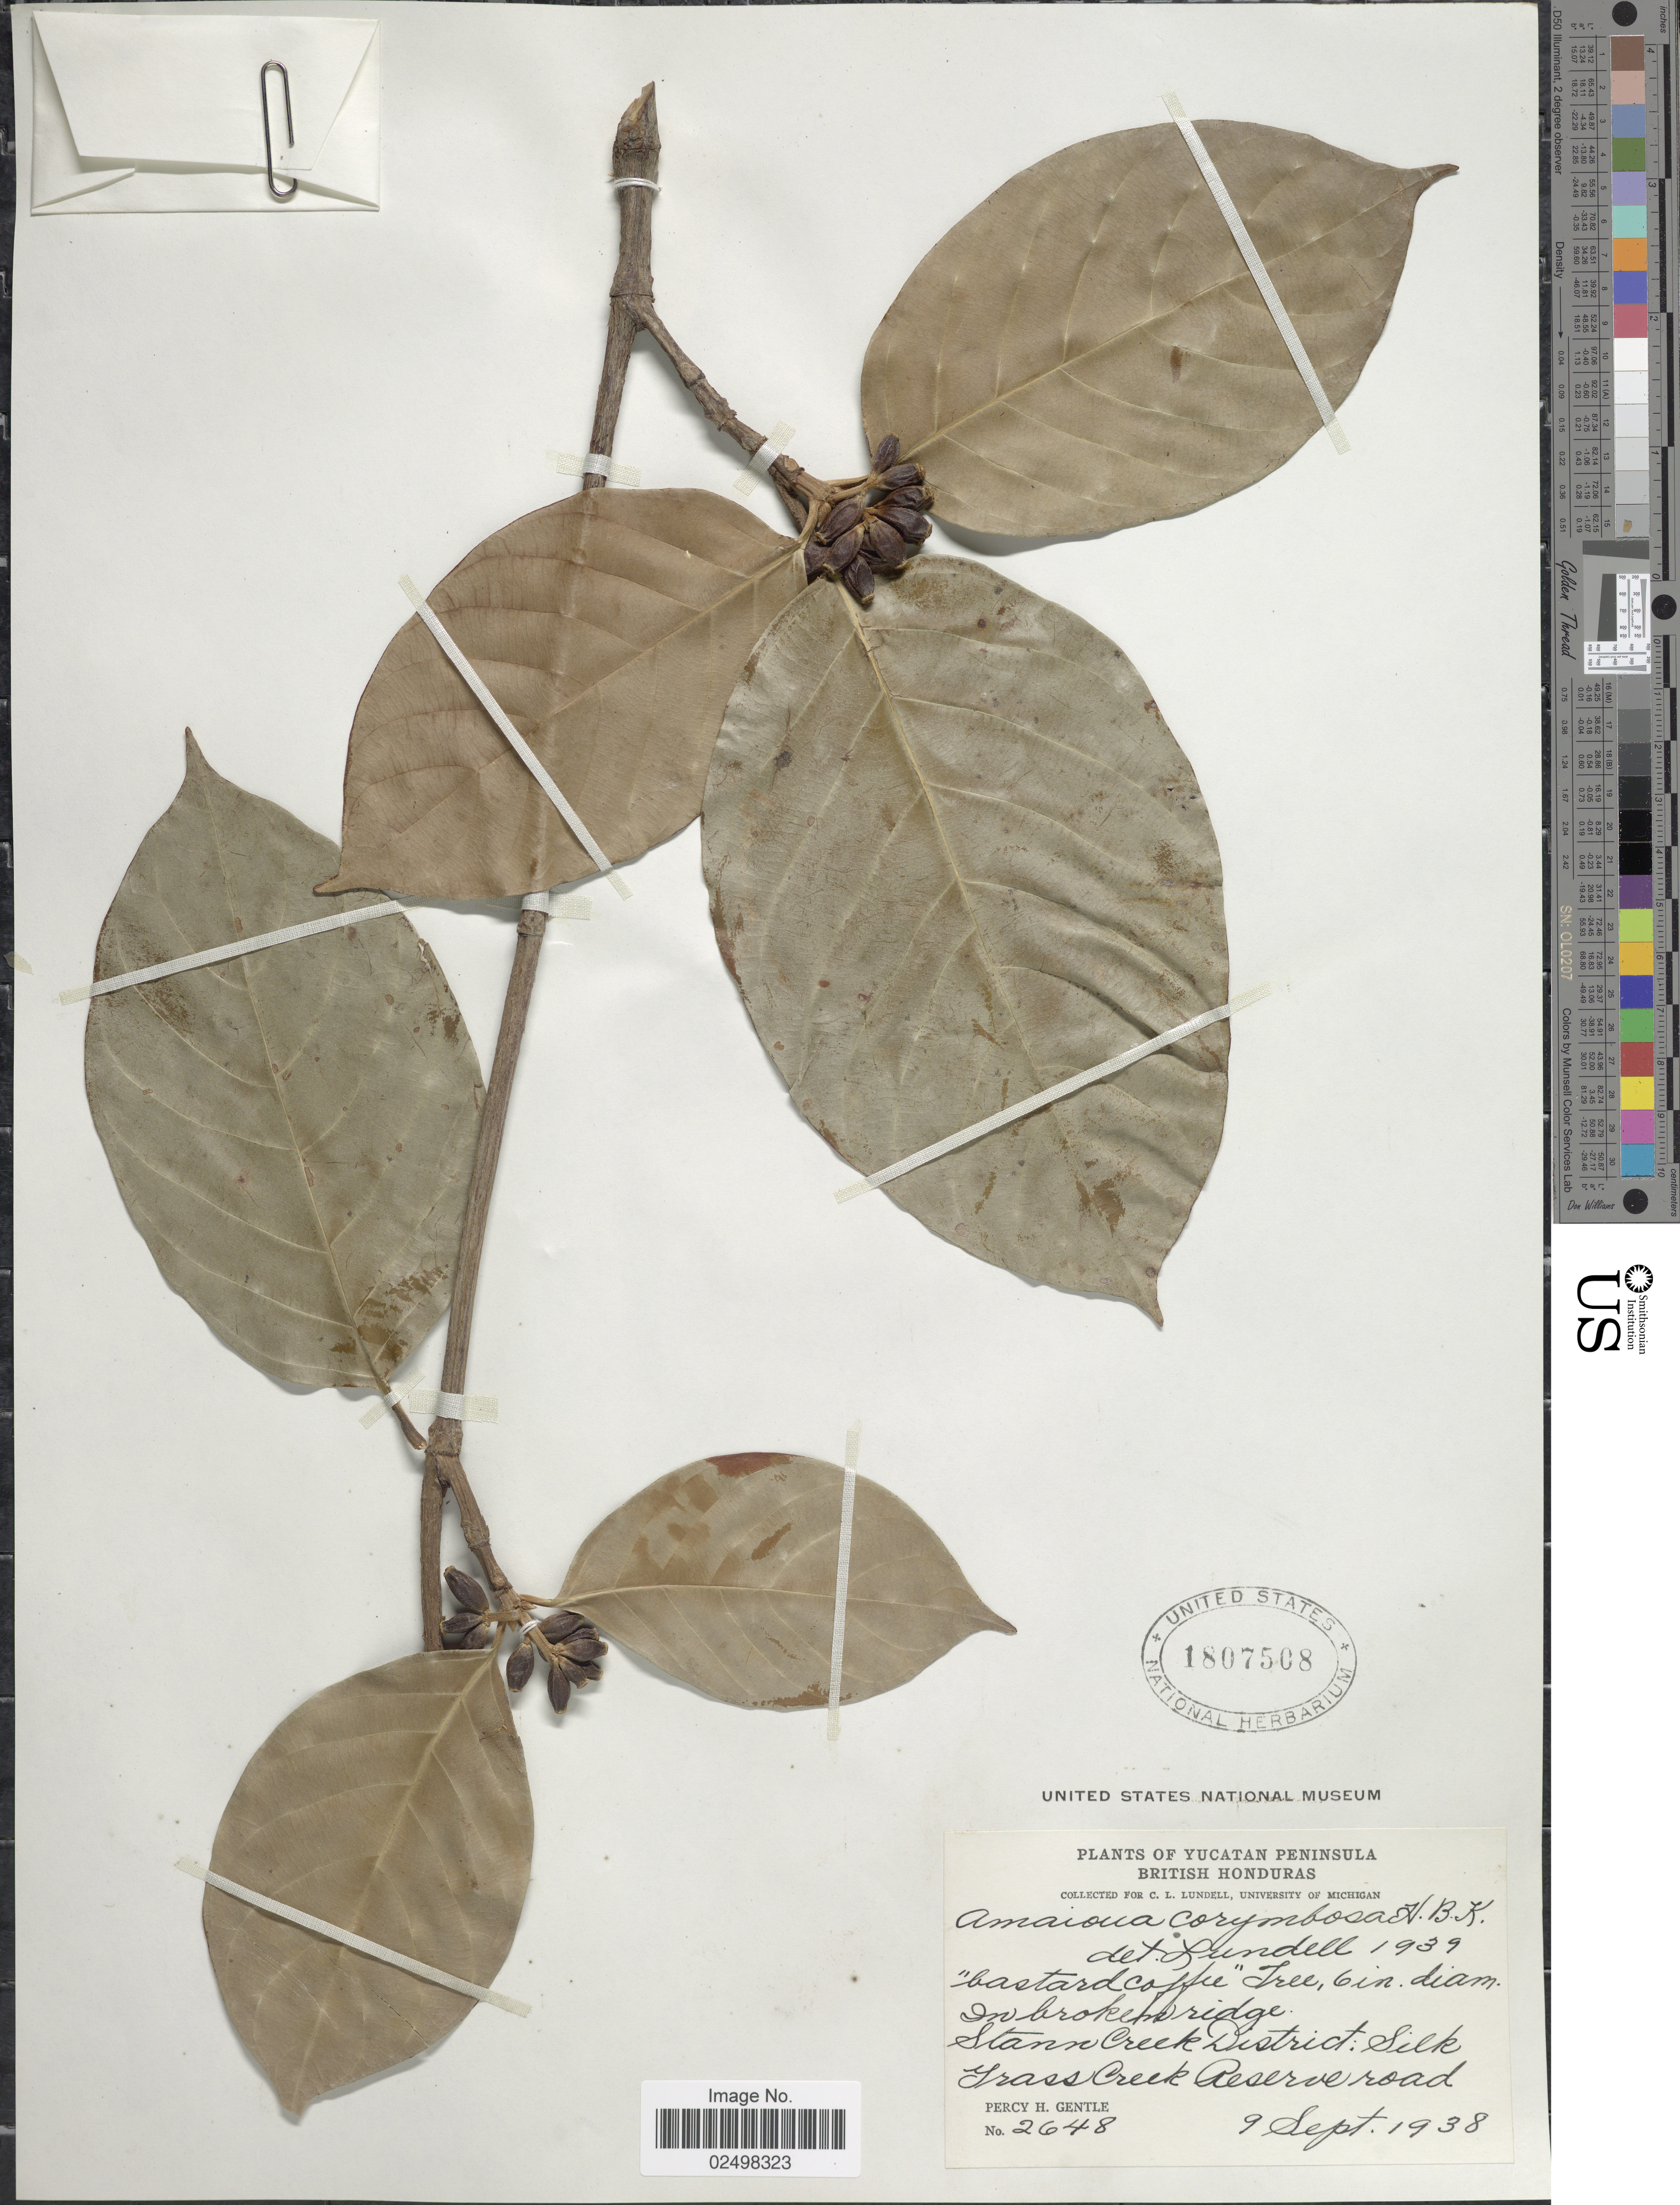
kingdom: Plantae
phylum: Tracheophyta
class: Magnoliopsida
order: Gentianales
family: Rubiaceae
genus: Amaioua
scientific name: Amaioua corymbosa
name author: Kunth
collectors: P. H. Gentle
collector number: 2648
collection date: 1938-09-09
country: Belize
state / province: Stann Creek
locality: Yucatan Peninsula. British Honduras. Silk Grass Creek Reserve road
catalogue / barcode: US 1807508